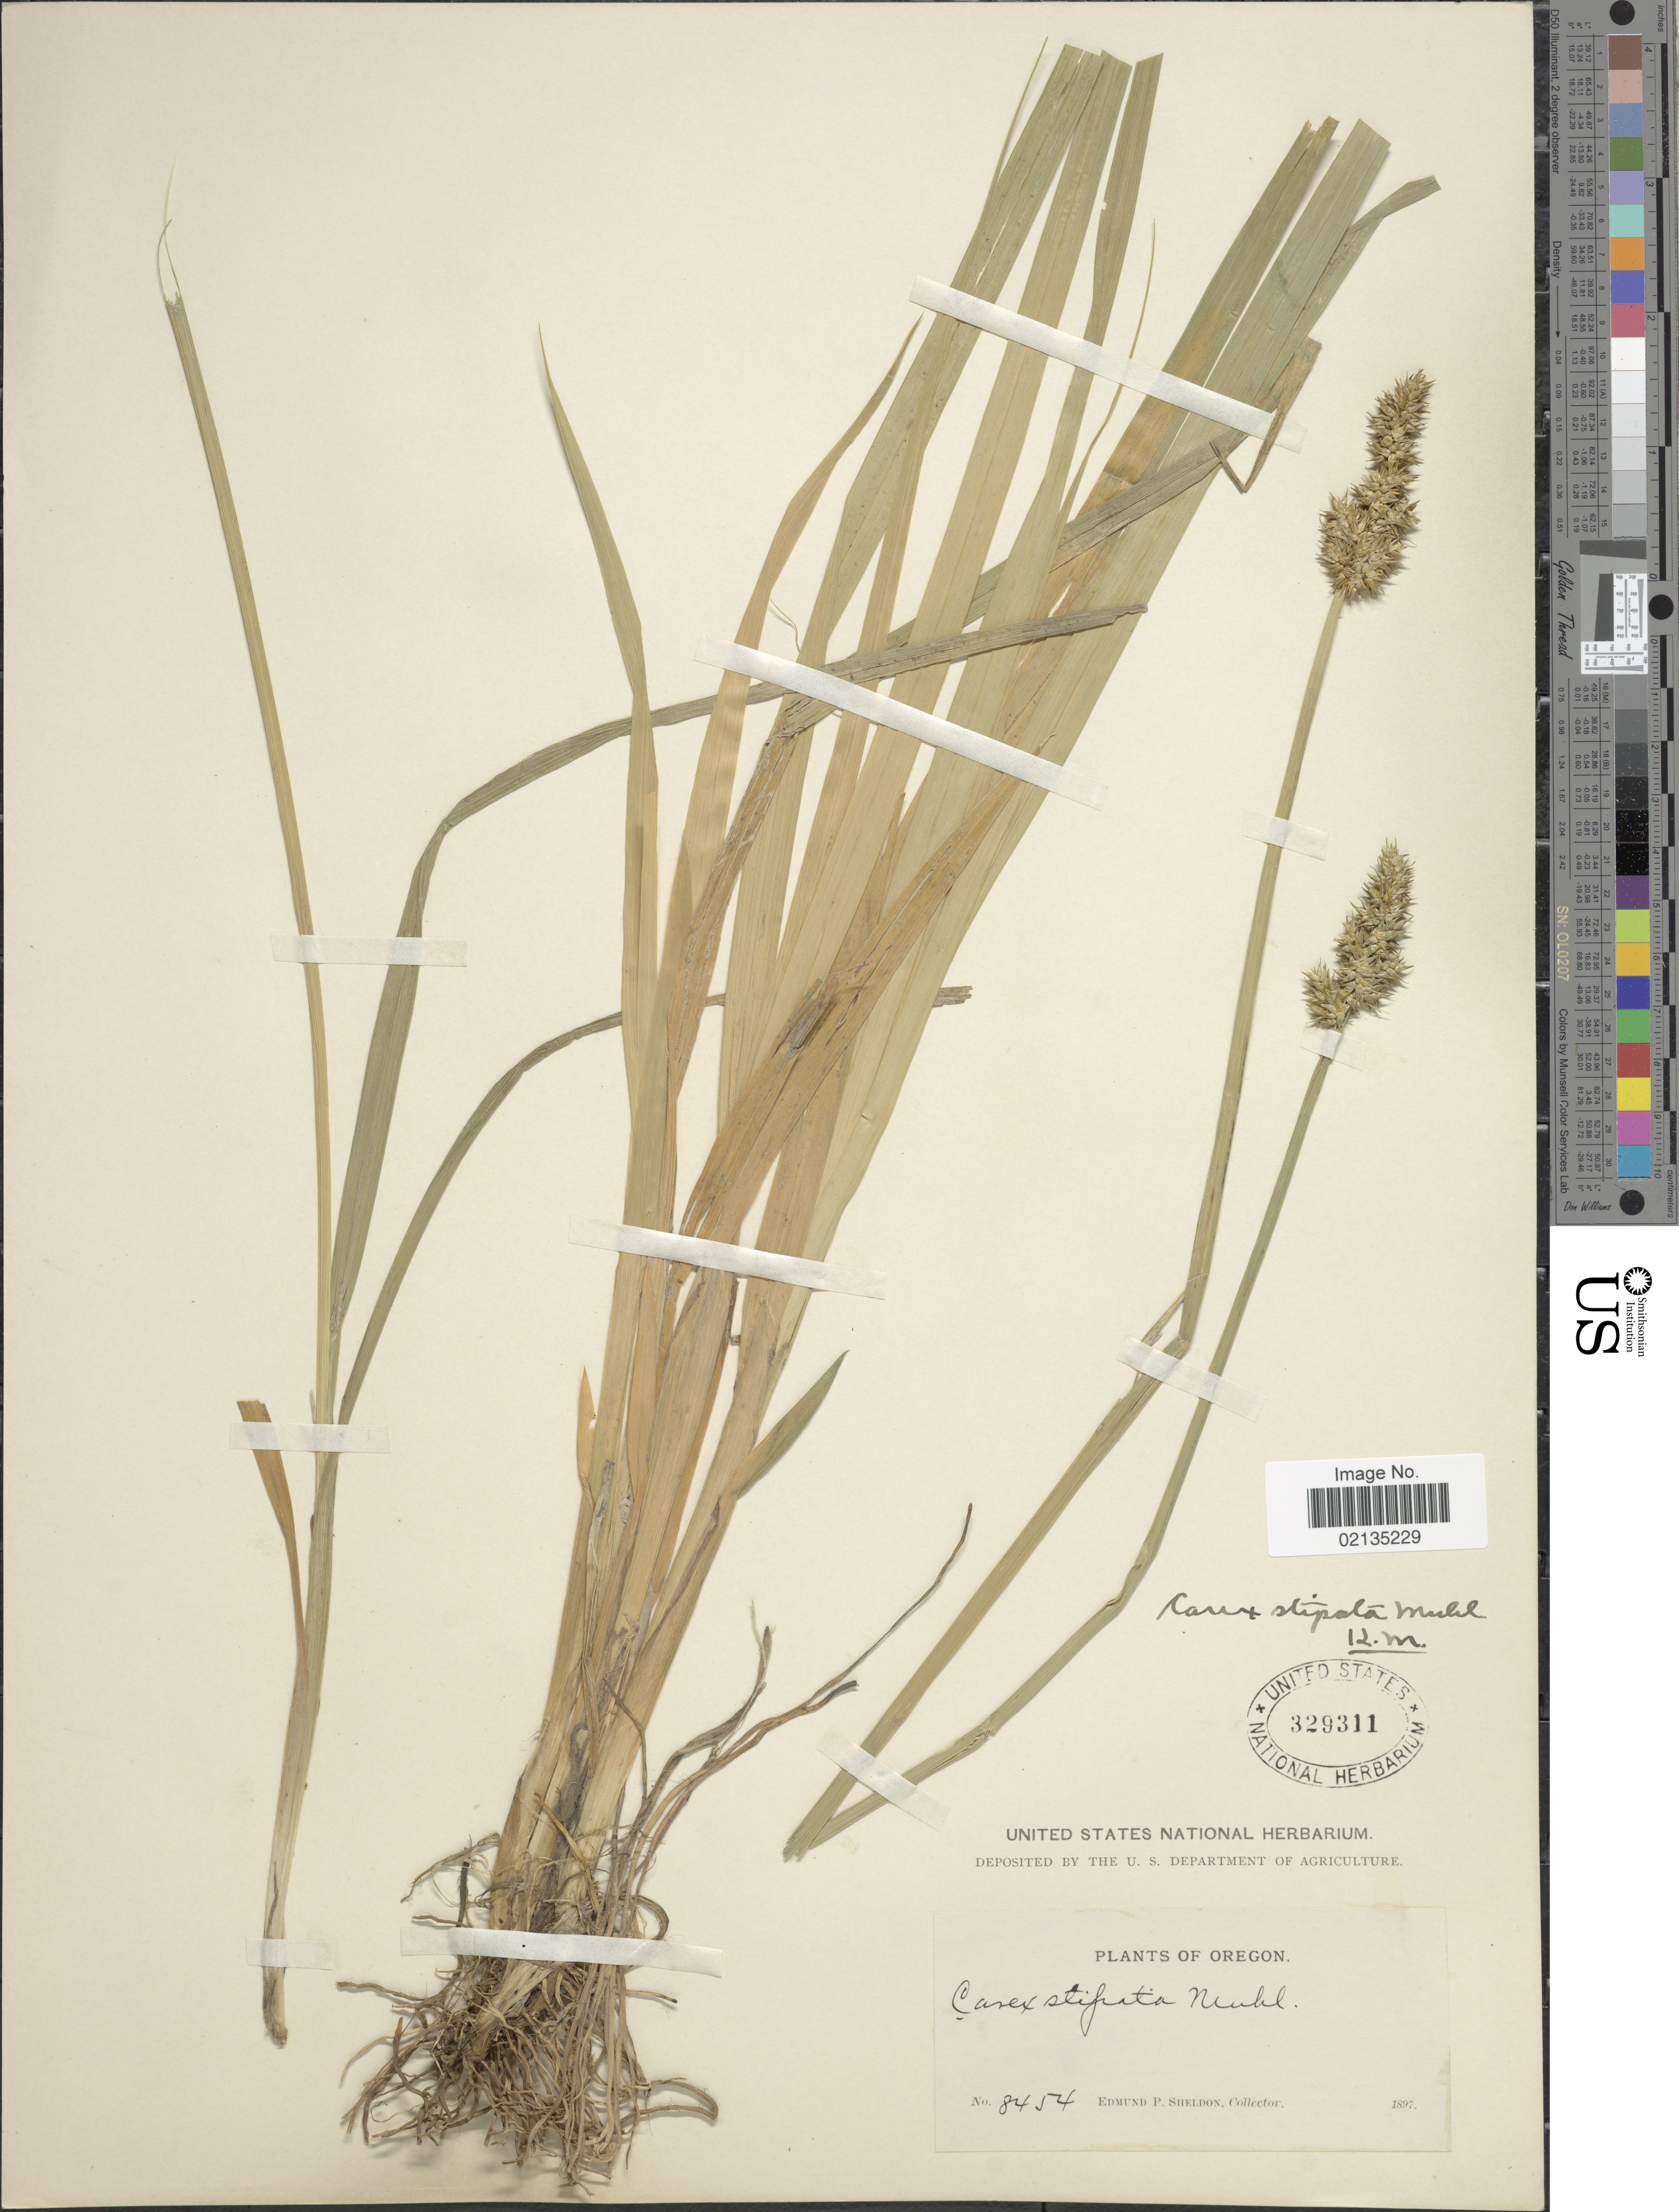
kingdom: Plantae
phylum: Tracheophyta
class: Liliopsida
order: Poales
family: Cyperaceae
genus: Carex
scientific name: Carex stipata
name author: Muhl. ex Willd.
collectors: E. P. Sheldon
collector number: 8454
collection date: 1897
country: United States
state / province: Oregon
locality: Oregon.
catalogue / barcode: US 329311